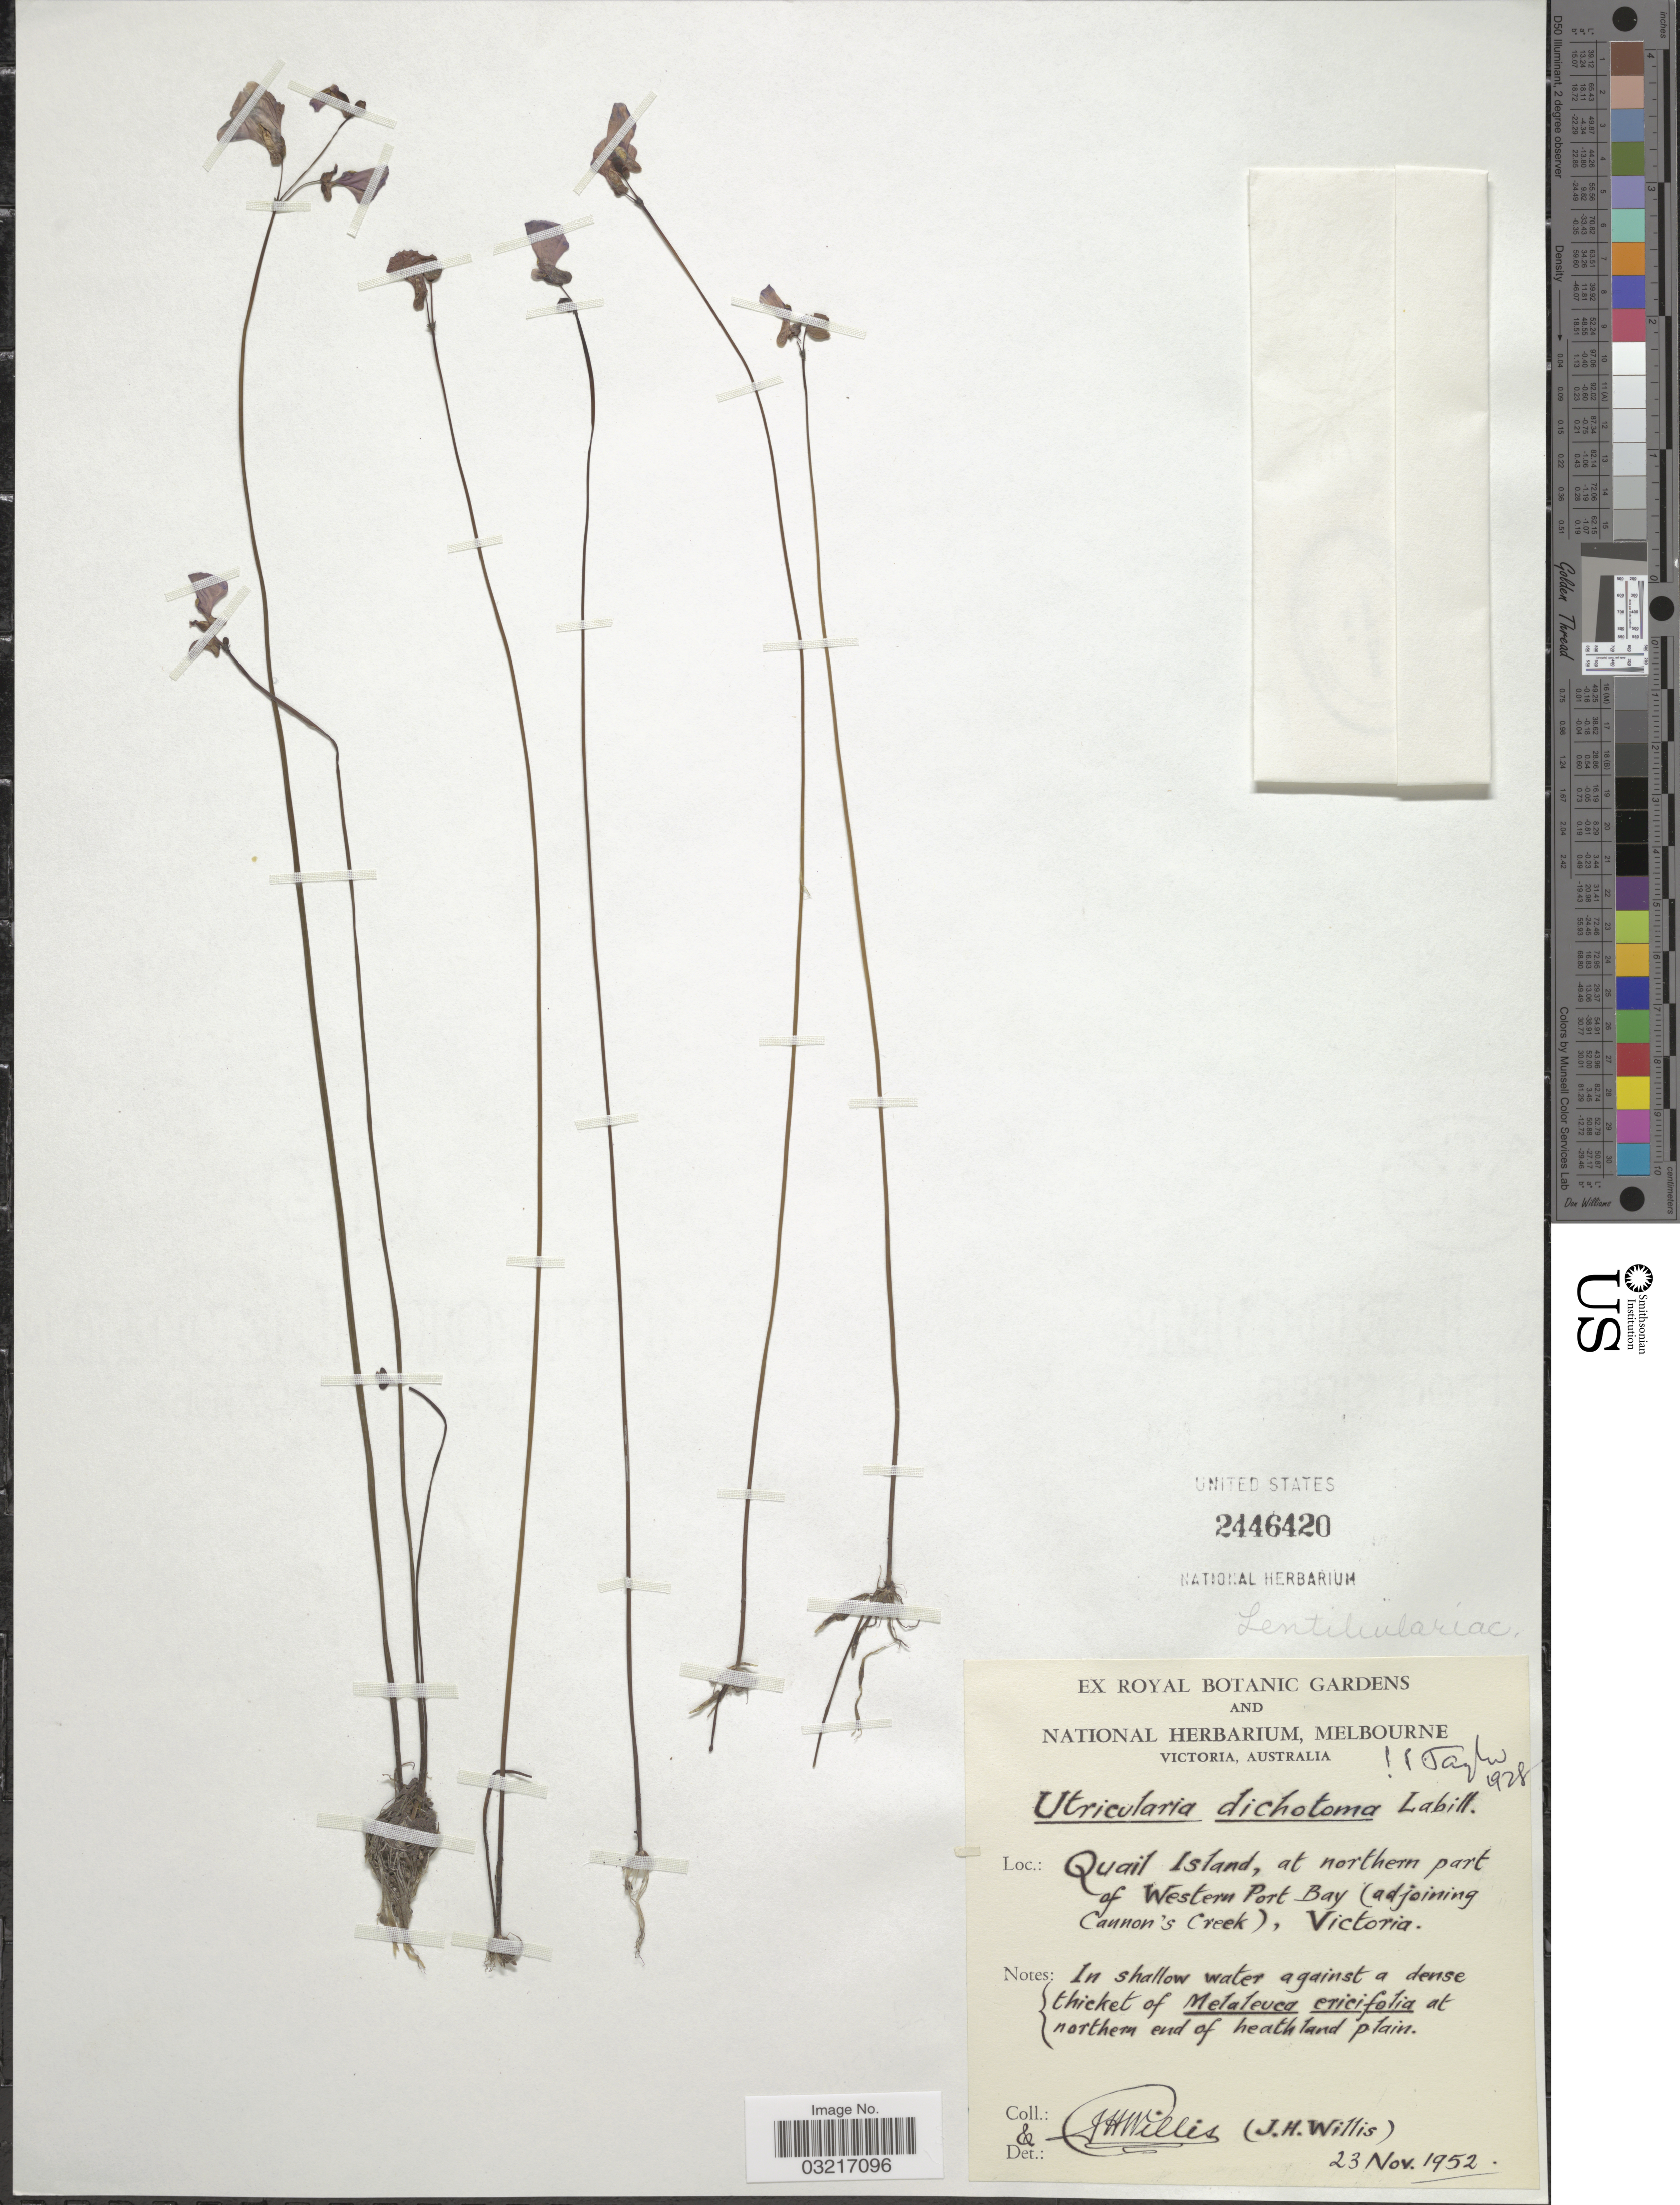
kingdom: Plantae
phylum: Tracheophyta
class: Magnoliopsida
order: Lamiales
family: Lentibulariaceae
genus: Utricularia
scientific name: Utricularia dichotoma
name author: Labill.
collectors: J. Willis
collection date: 1952-11-23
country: Australia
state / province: Northern Territory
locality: Quail Island, at northern part of Western Port Bay (adjoining Cannon's Creek), Victoria.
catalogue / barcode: US 2446420